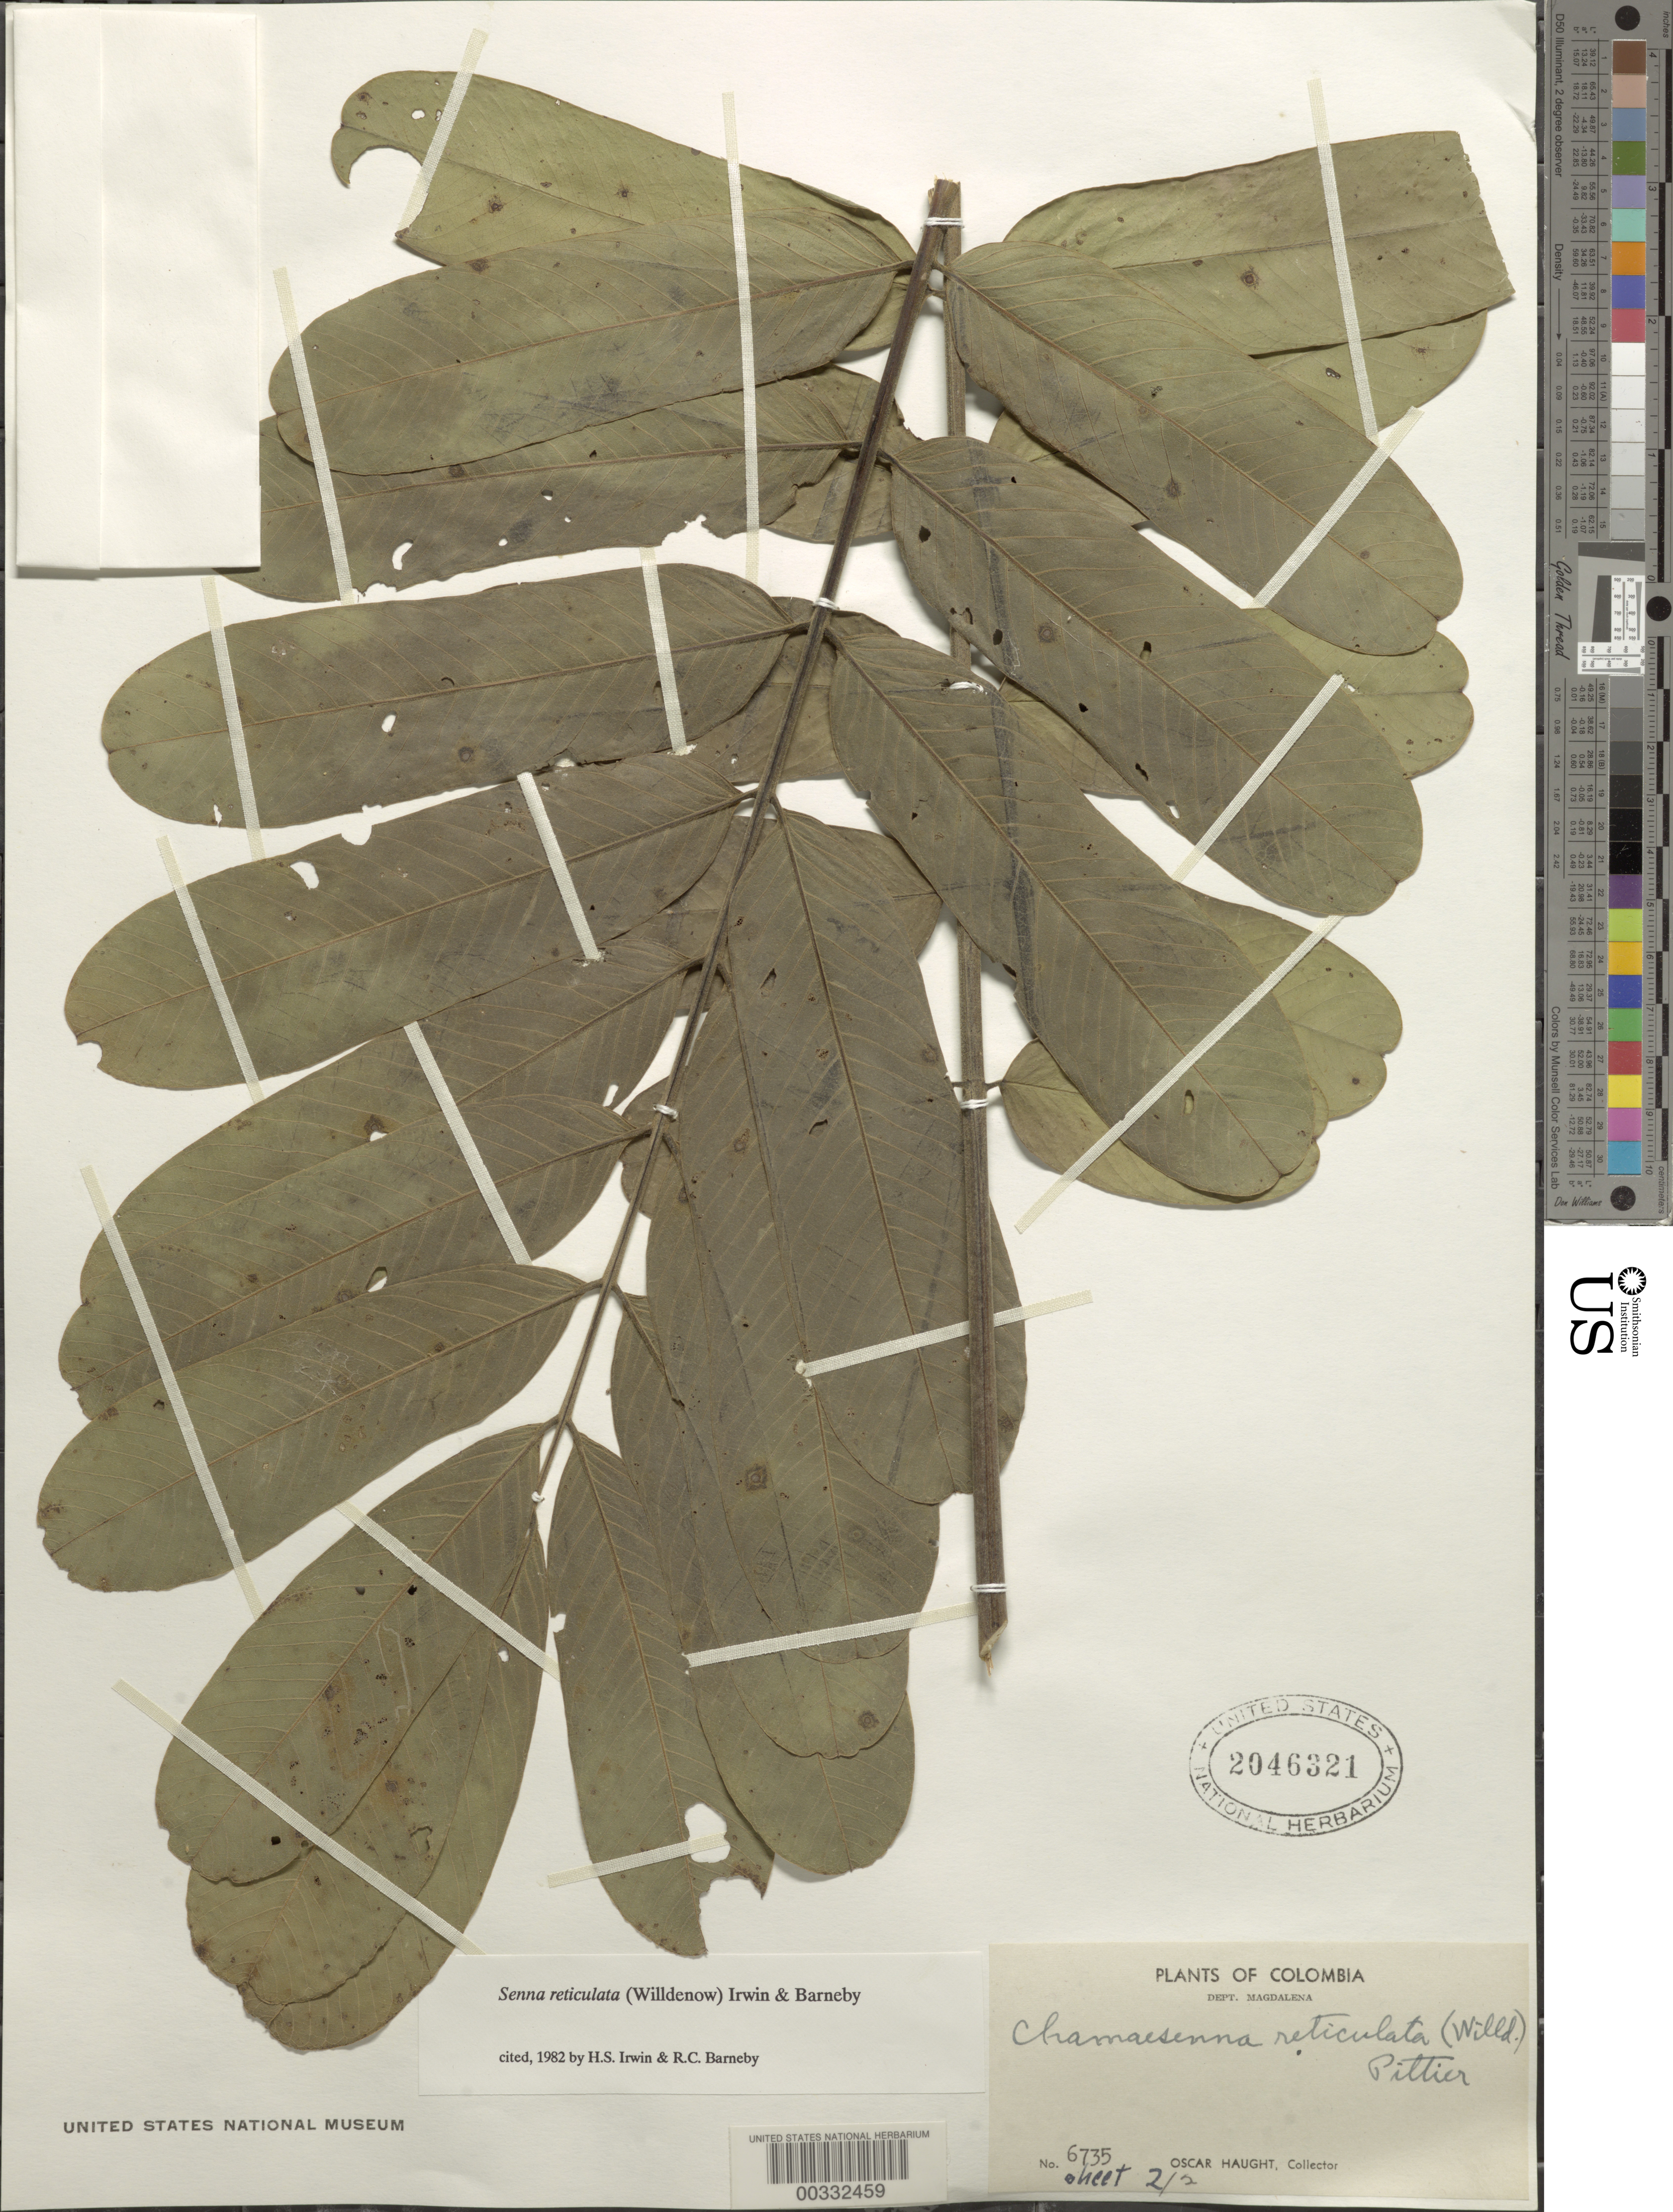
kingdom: Plantae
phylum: Tracheophyta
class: Magnoliopsida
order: Fabales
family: Fabaceae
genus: Senna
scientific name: Senna reticulata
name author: (Willd.) H.S. Irwin & Barneby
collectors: O. L. Haught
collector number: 6735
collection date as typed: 18 Dec 1949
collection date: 1949-12-18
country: Colombia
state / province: Magdalena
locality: Cerrejon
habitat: Along streams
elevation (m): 100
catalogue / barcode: US 2046321